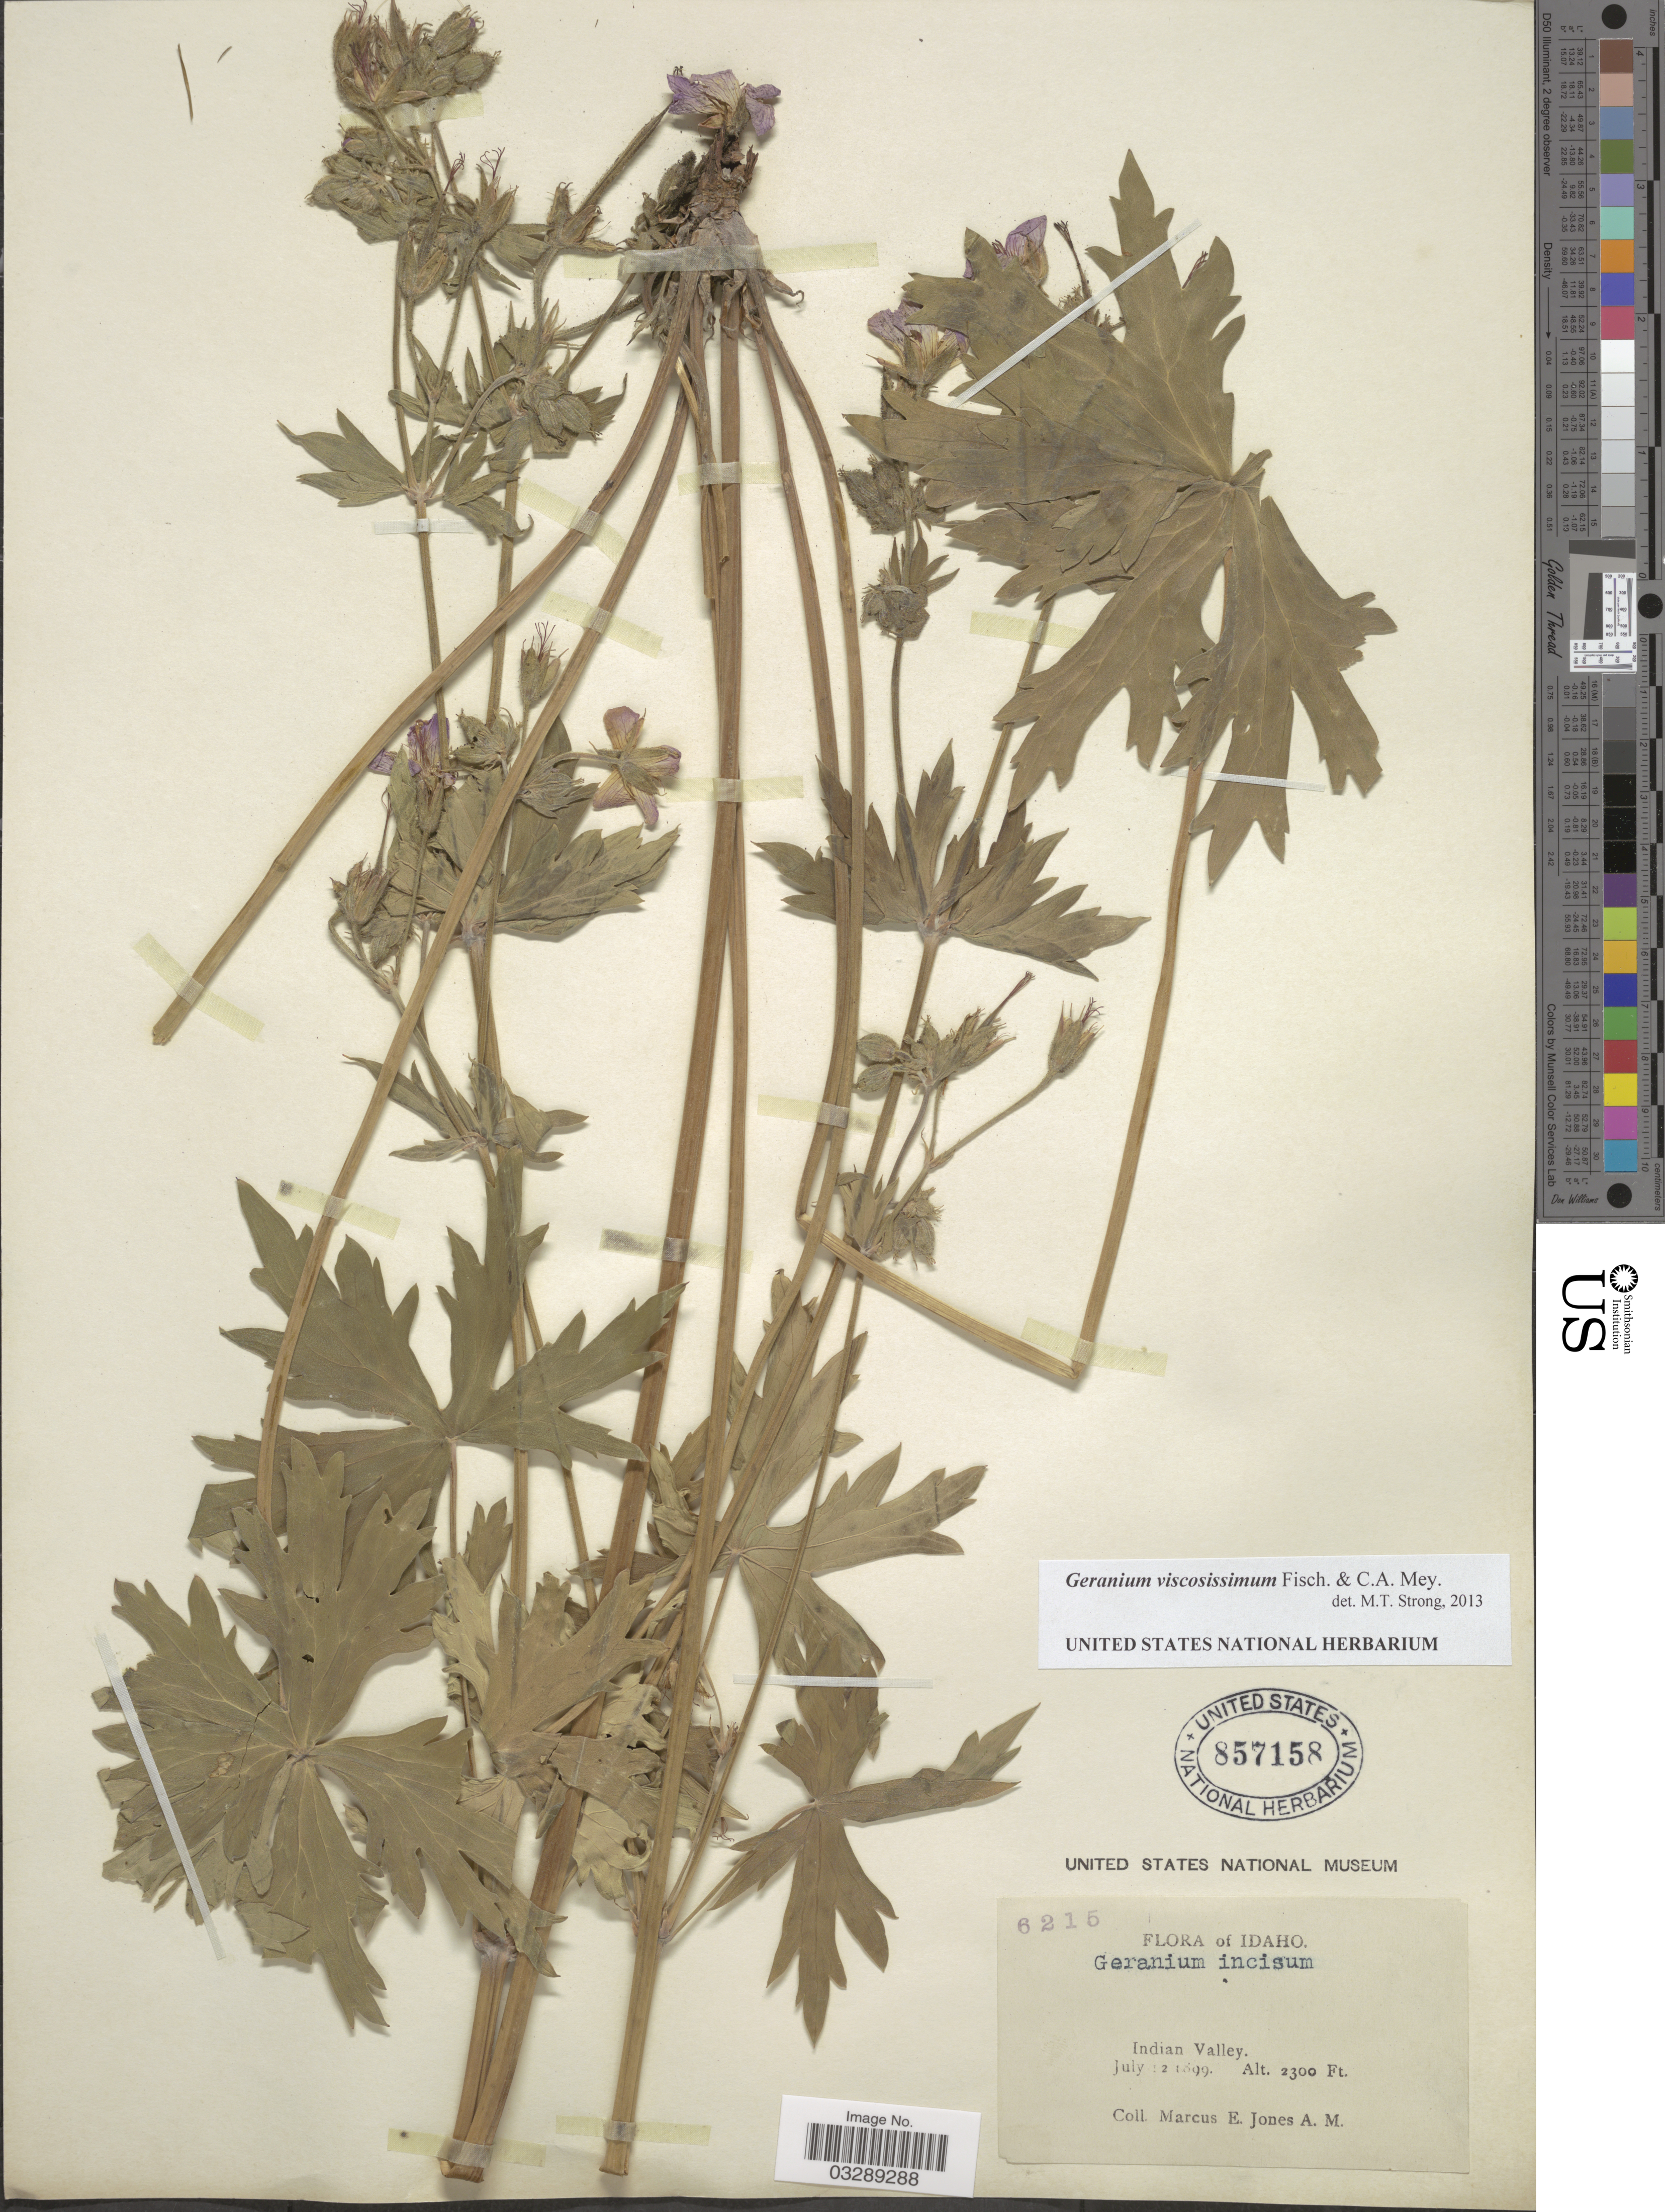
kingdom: Plantae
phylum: Tracheophyta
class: Magnoliopsida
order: Geraniales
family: Geraniaceae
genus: Geranium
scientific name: Geranium viscosissimum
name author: Fisch. & C.A. Mey.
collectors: M. E. Jones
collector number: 6215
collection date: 1899-07-12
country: United States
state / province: Idaho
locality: Indian Valley.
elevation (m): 701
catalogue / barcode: US 857158